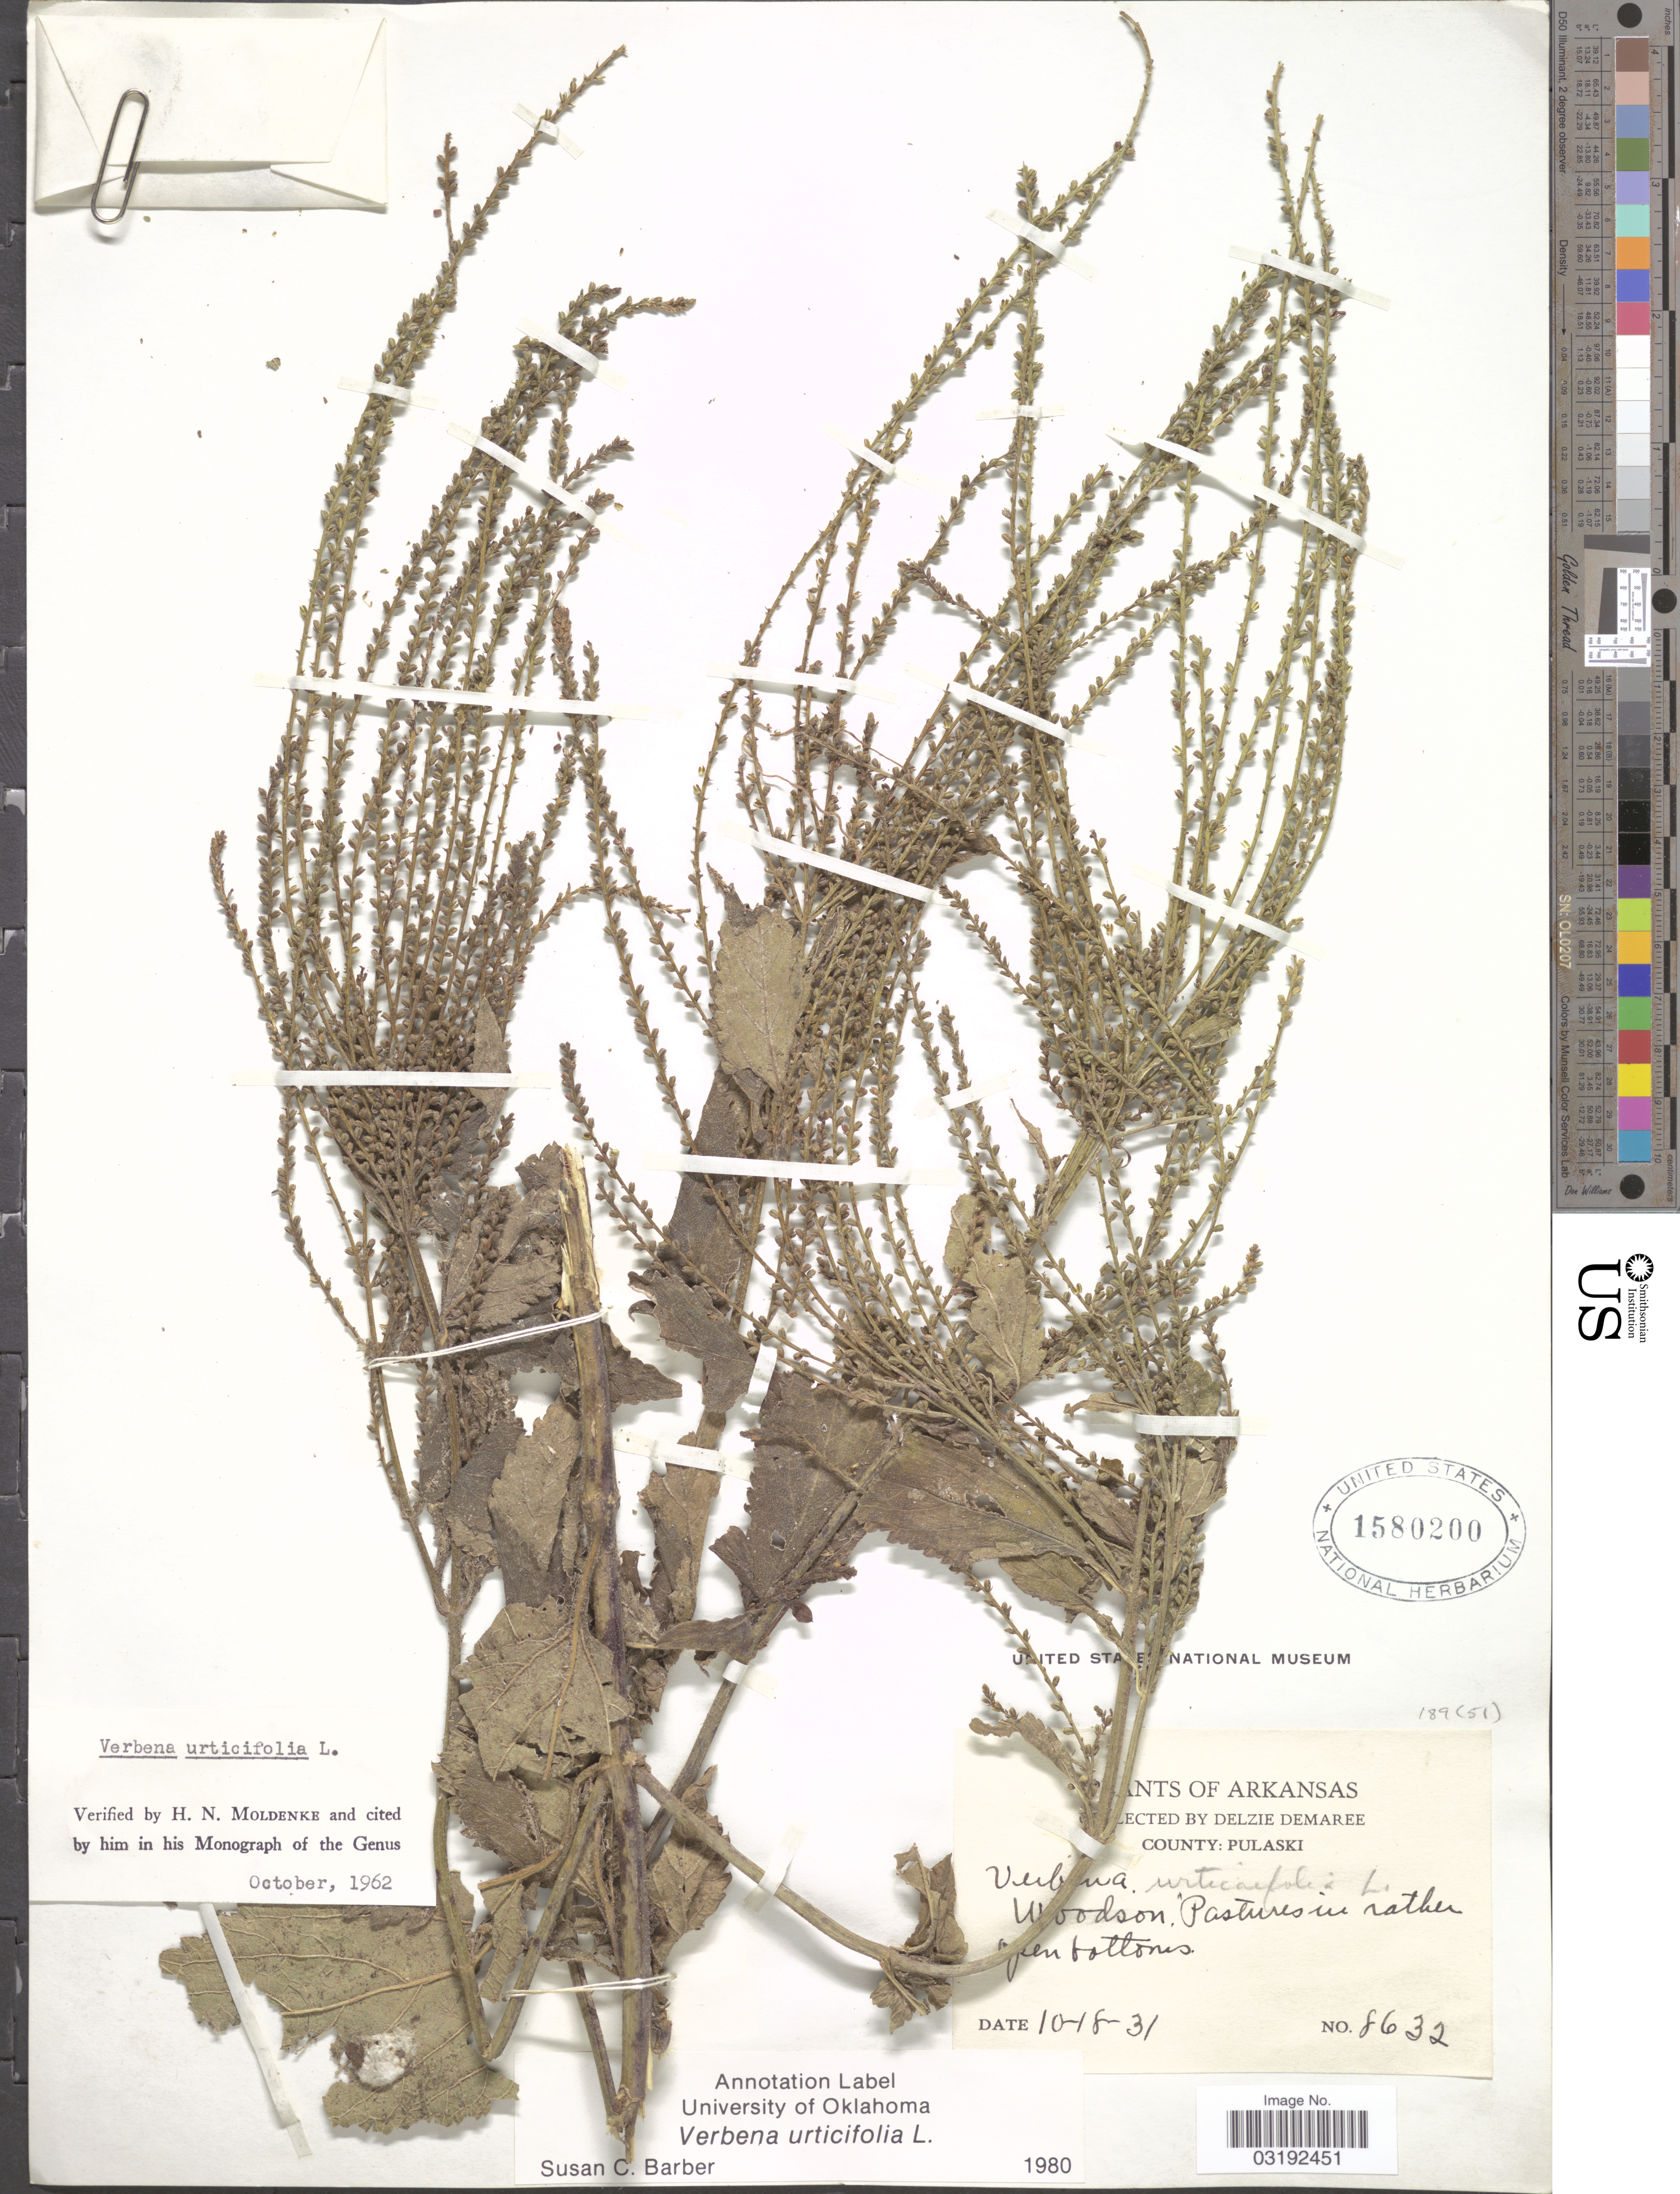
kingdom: Plantae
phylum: Tracheophyta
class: Magnoliopsida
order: Lamiales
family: Verbenaceae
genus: Verbena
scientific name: Verbena urticifolia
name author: L.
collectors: D. Demaree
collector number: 8632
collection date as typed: Transcribed d/m/y: 18/10/31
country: United States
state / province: Arkansas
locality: County: Pulaski, Woodson. Pastures in rather open bottoms.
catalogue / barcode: US 1580200